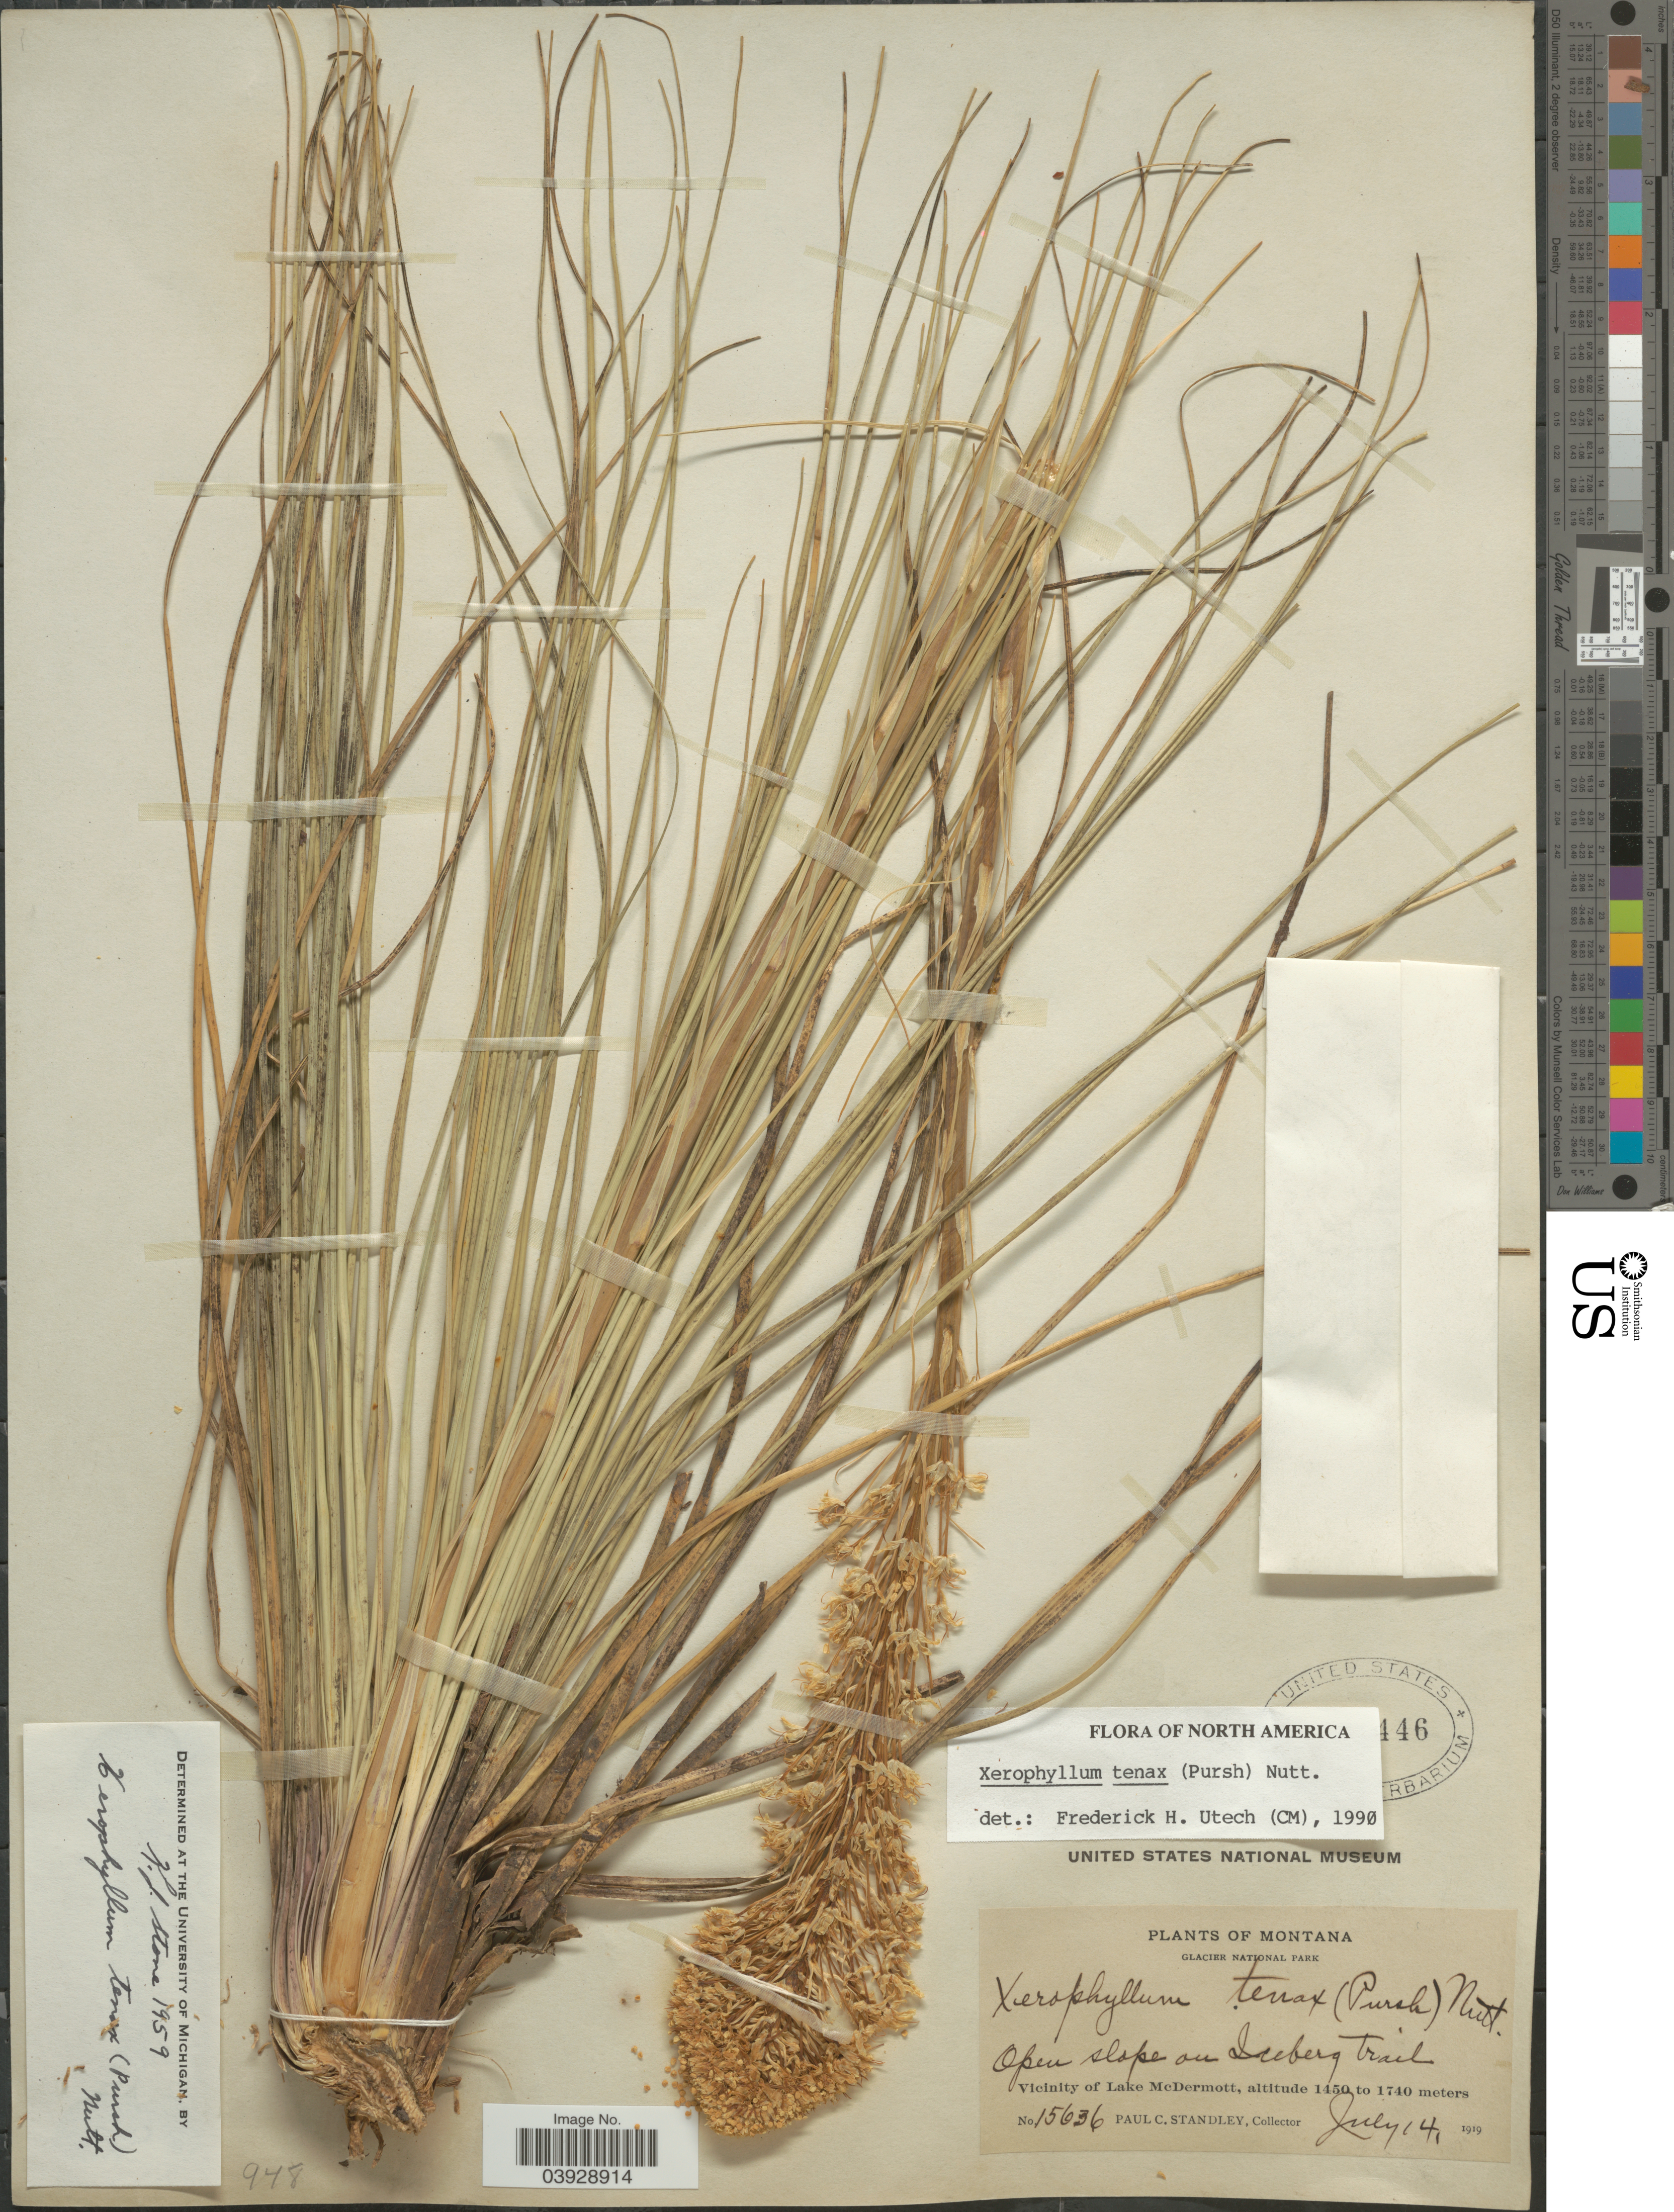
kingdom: Plantae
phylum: Tracheophyta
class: Liliopsida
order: Liliales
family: Melanthiaceae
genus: Xerophyllum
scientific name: Xerophyllum tenax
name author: (Pursh) Nutt.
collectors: P. C. Standley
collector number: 15636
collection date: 1919-07-14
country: United States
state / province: Montana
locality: Glacier National Park. Open slope on Iceberg trail. Vicinity of Lake McDermott.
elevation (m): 1450